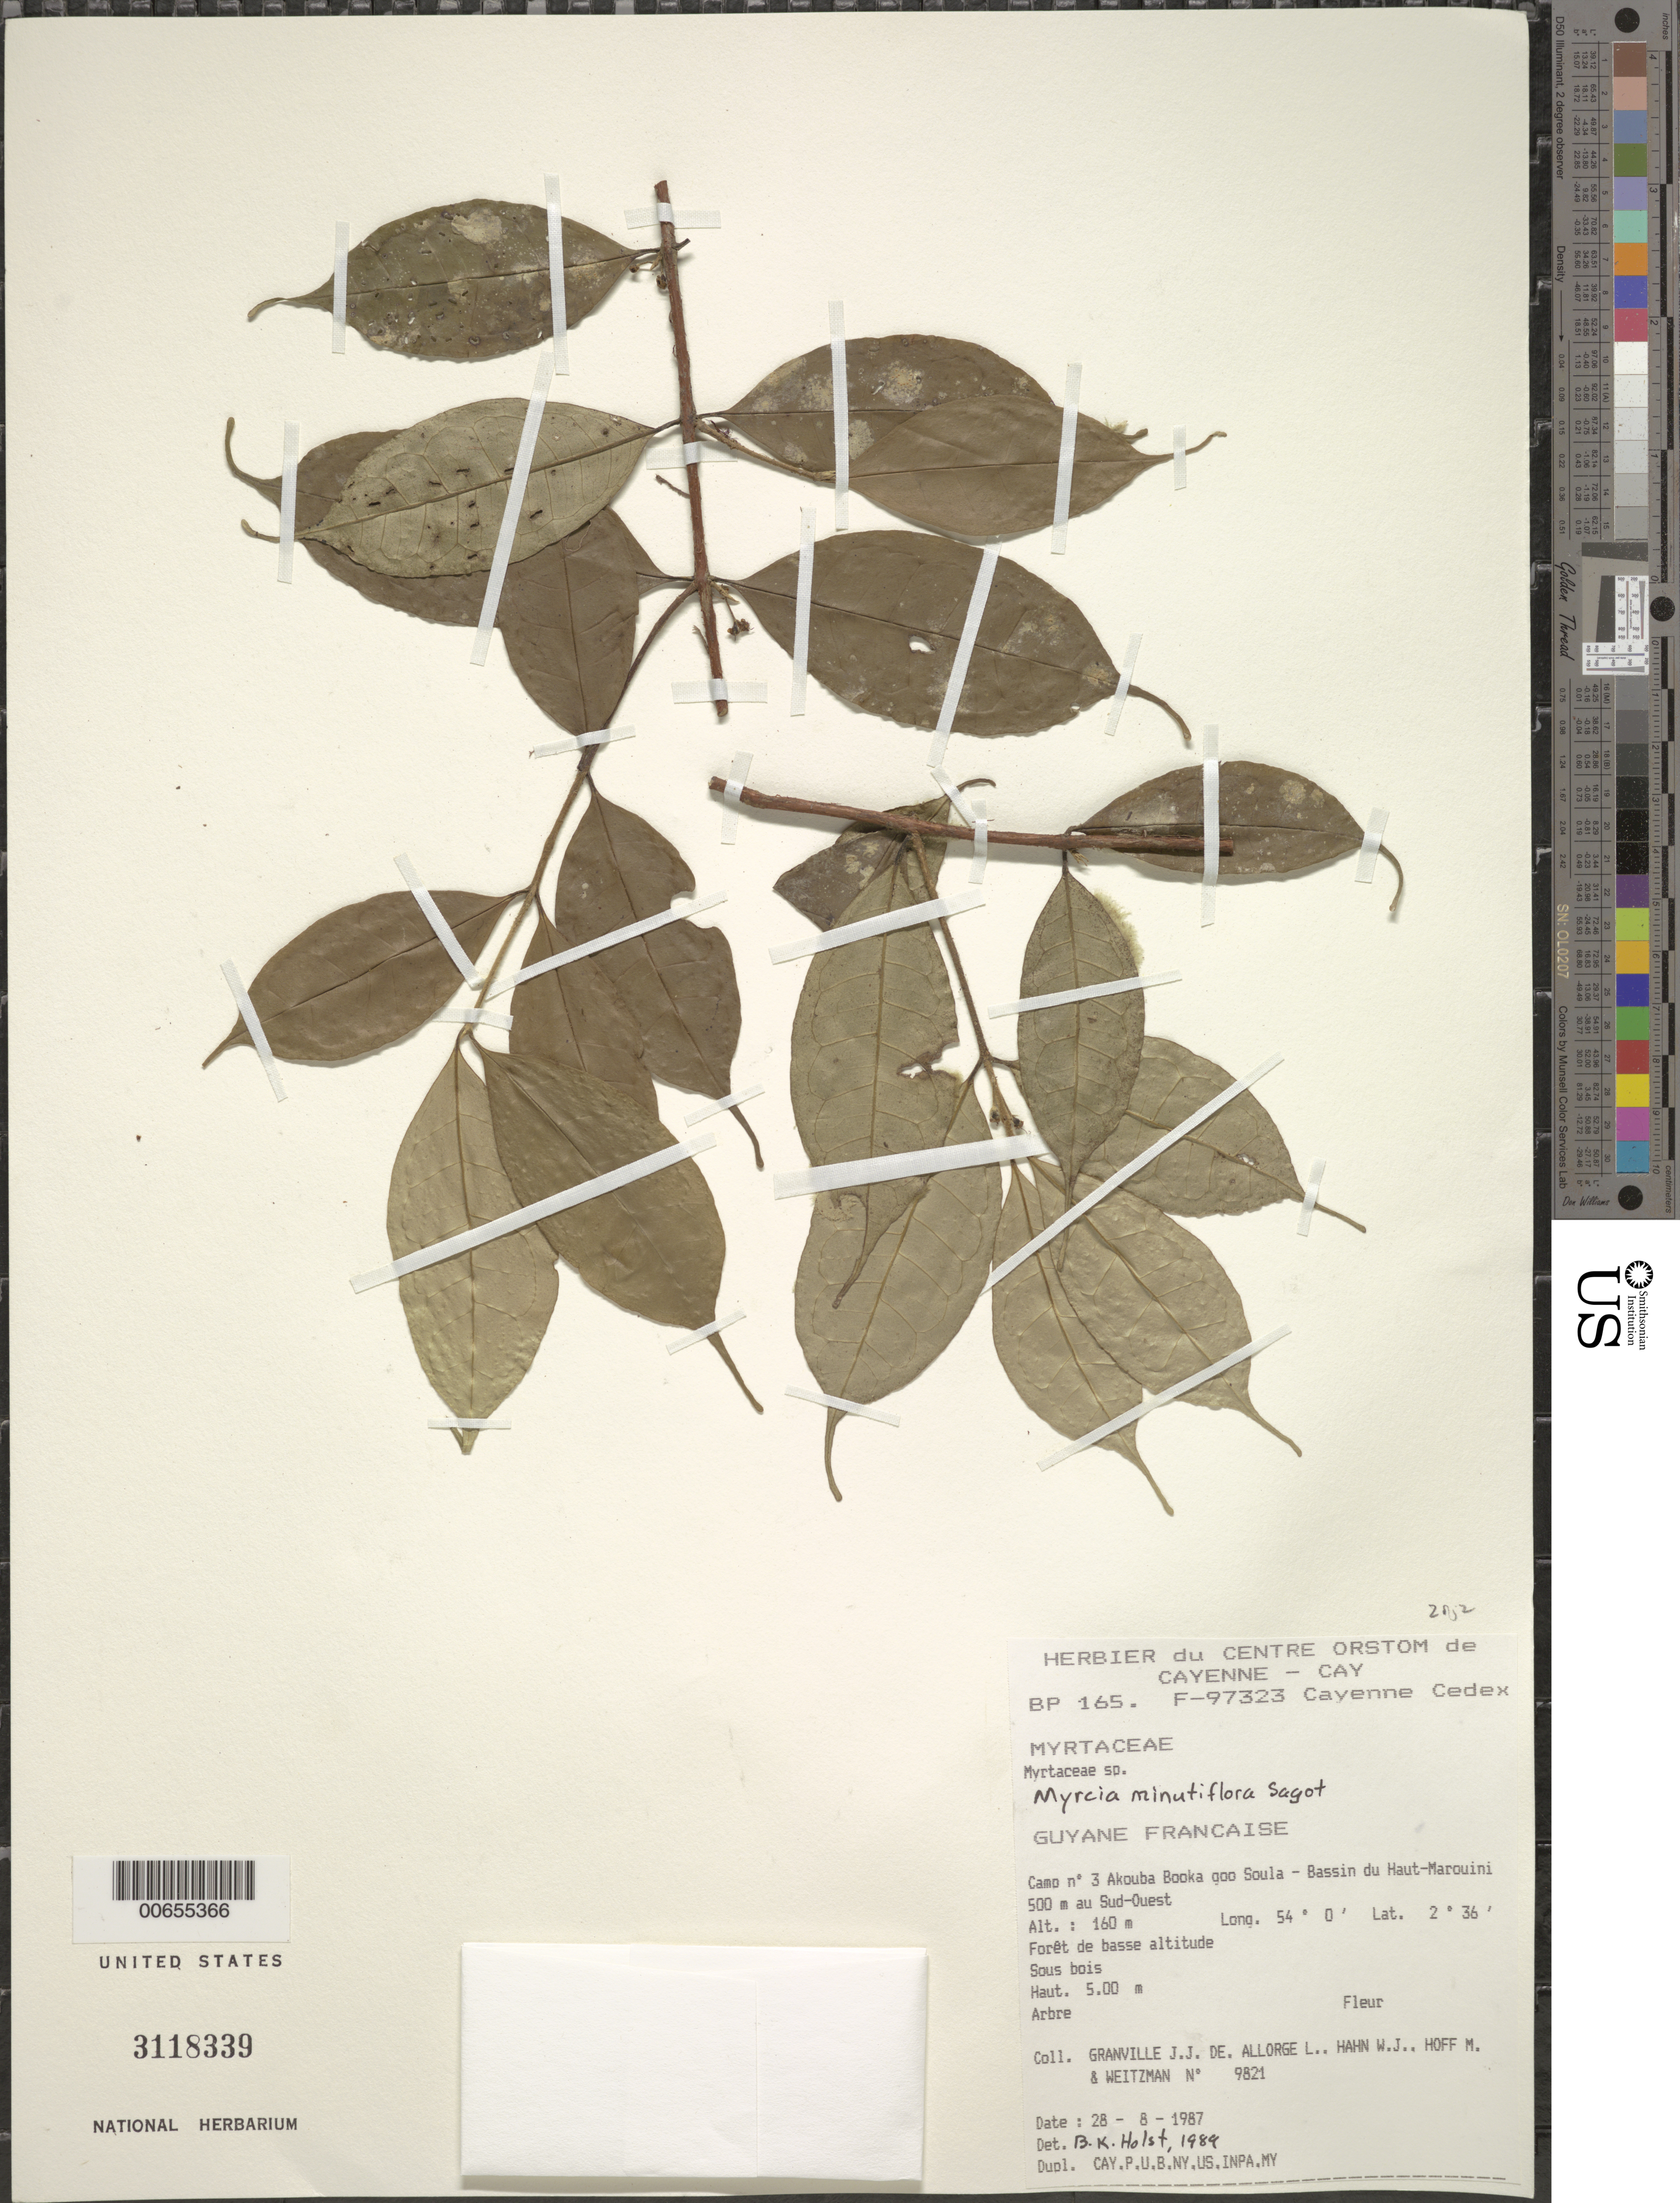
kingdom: Plantae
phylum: Tracheophyta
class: Magnoliopsida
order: Myrtales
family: Myrtaceae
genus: Myrcia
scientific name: Myrcia minutiflora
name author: Sagot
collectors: J.-J. de Granville, L. Allorge, W. J. Hahn, M. Hoff & Weitzman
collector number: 9821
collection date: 1987-08-28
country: French Guiana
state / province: Cayenne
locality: Guyane Francaise. Camp no 3 Akouba Booka goo Soula - Bassin du Haut-Marouini 500 m au Sud-Ouest.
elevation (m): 160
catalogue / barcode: US 3118339